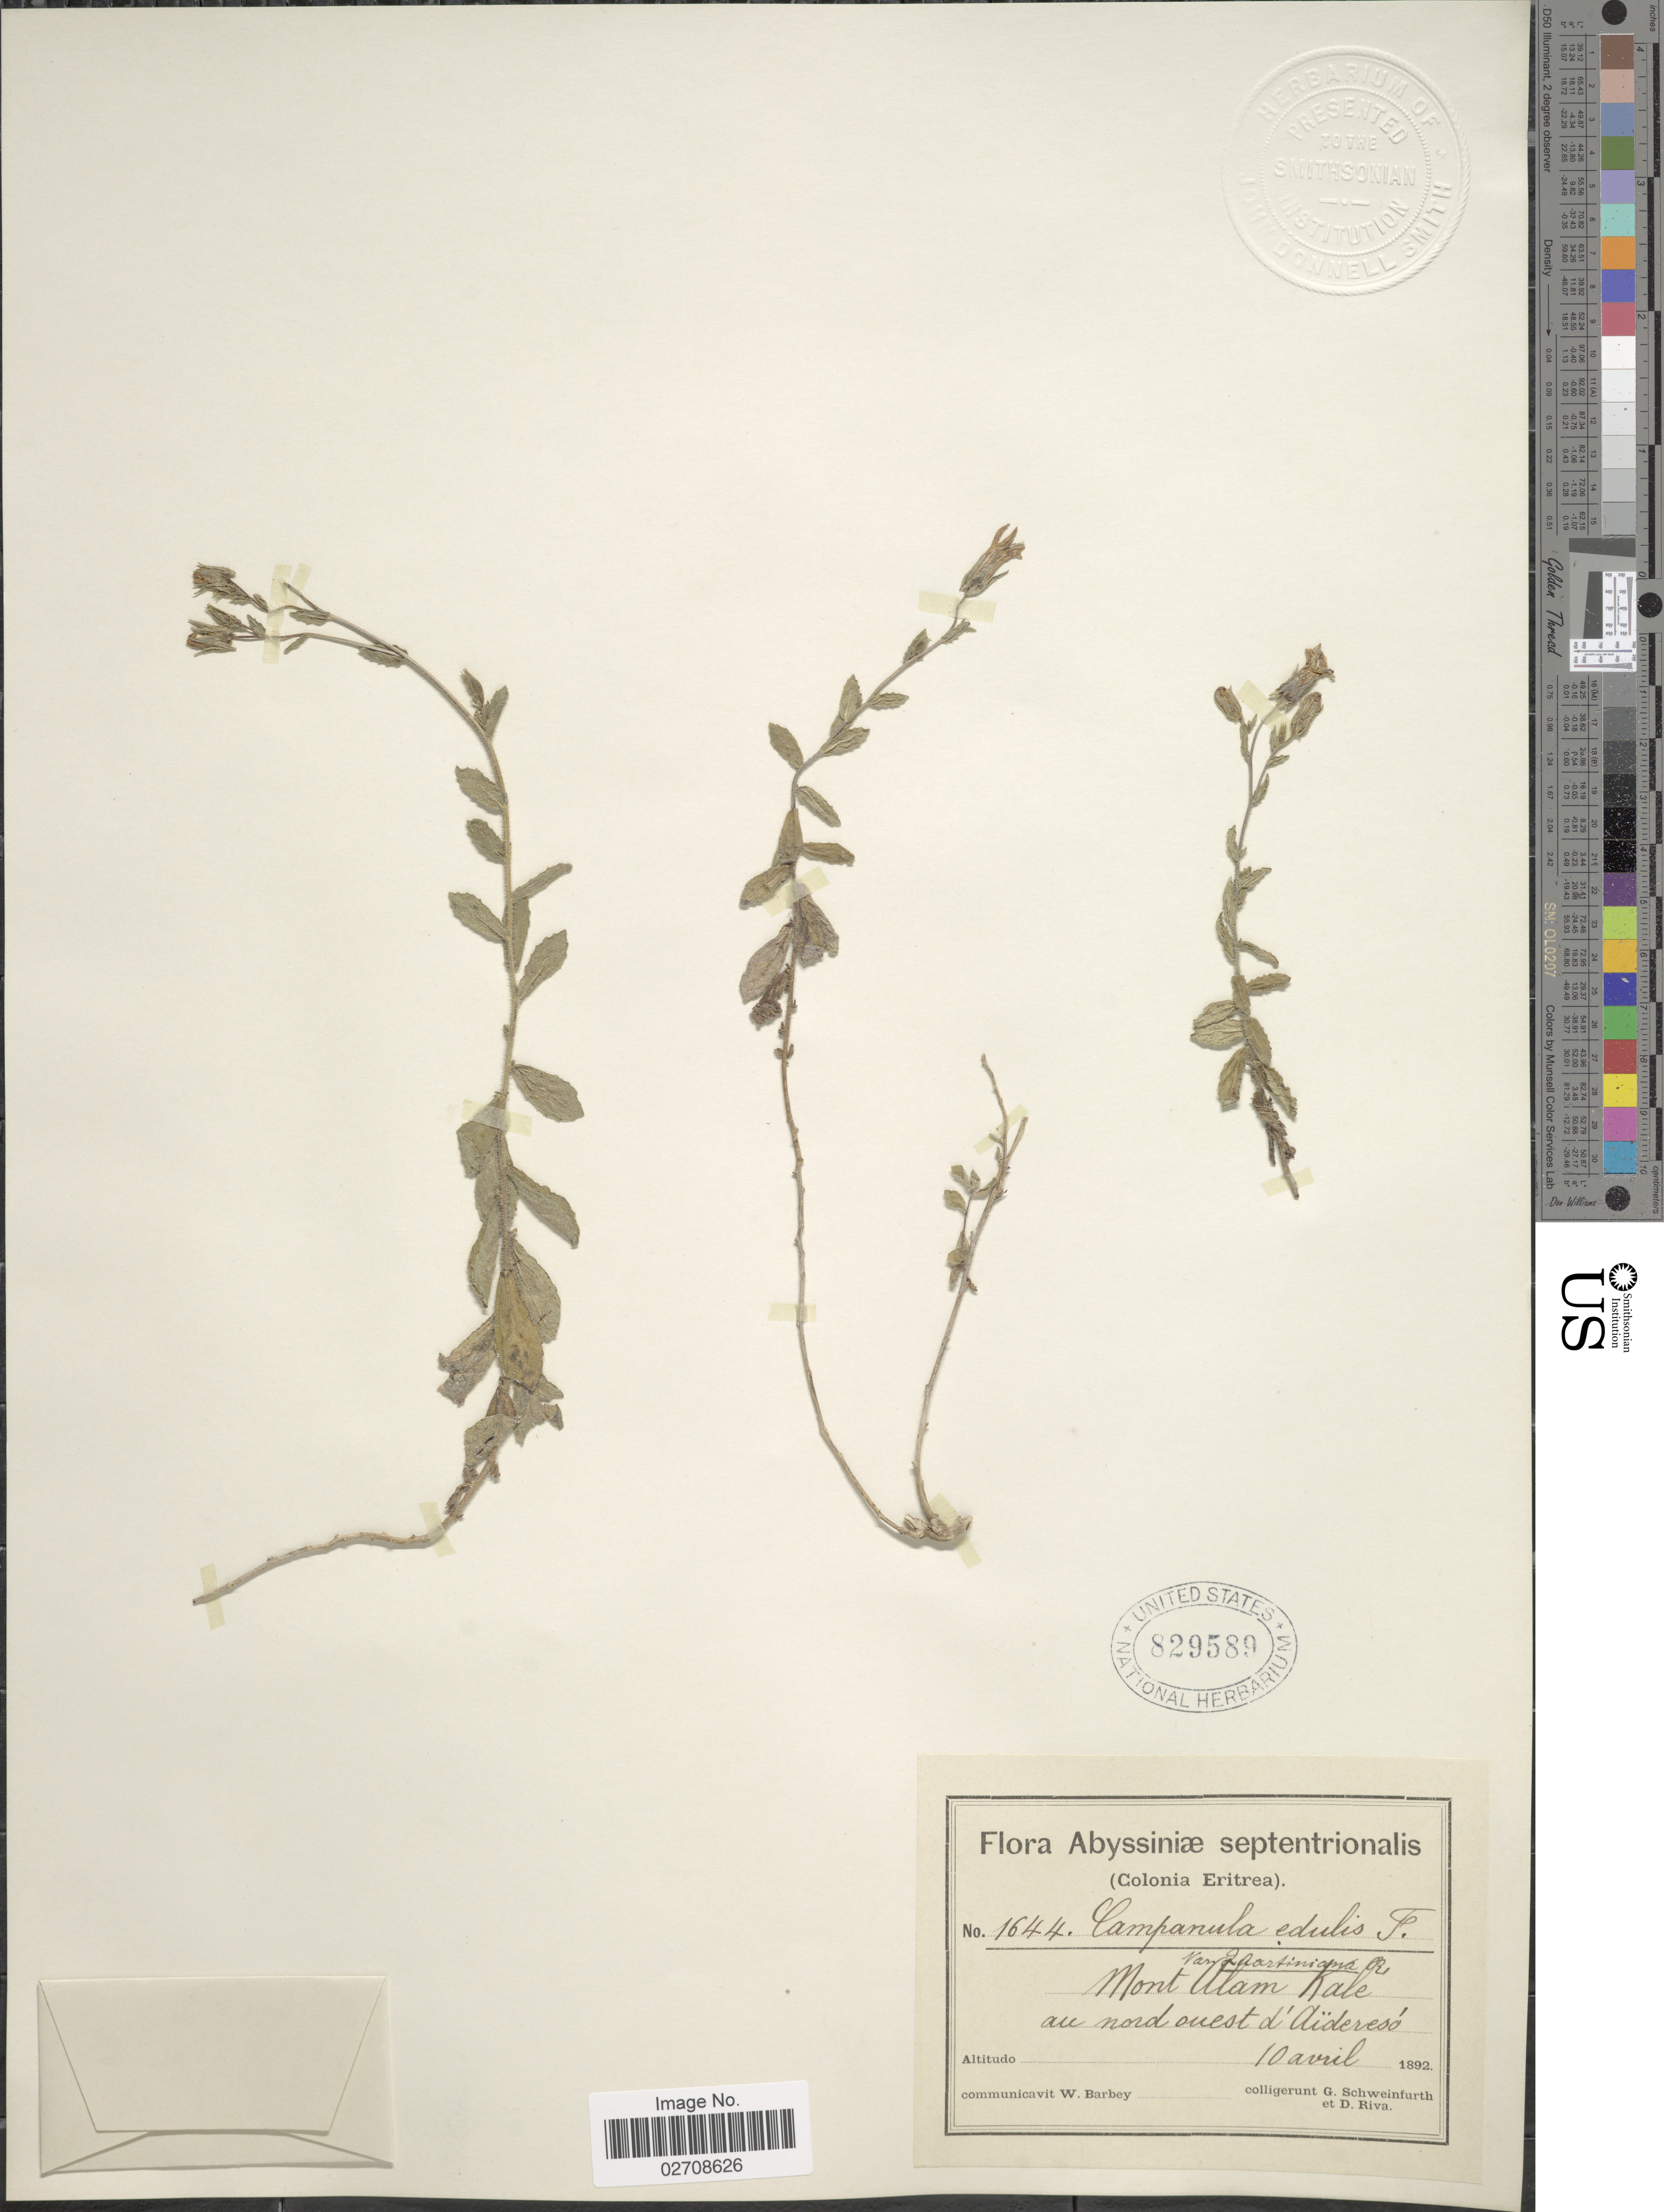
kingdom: Plantae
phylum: Tracheophyta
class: Magnoliopsida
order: Asterales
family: Campanulaceae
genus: Campanula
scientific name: Campanula edulis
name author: Forssk.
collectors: G. A. Schweinfurth & D. Riva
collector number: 1644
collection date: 1892-04-10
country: Eritrea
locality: Abyssiniae septentrionalis, (Colonia Eritrea). Mont Alam Kale au nord ouest d' Aidereso.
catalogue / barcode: US 829589